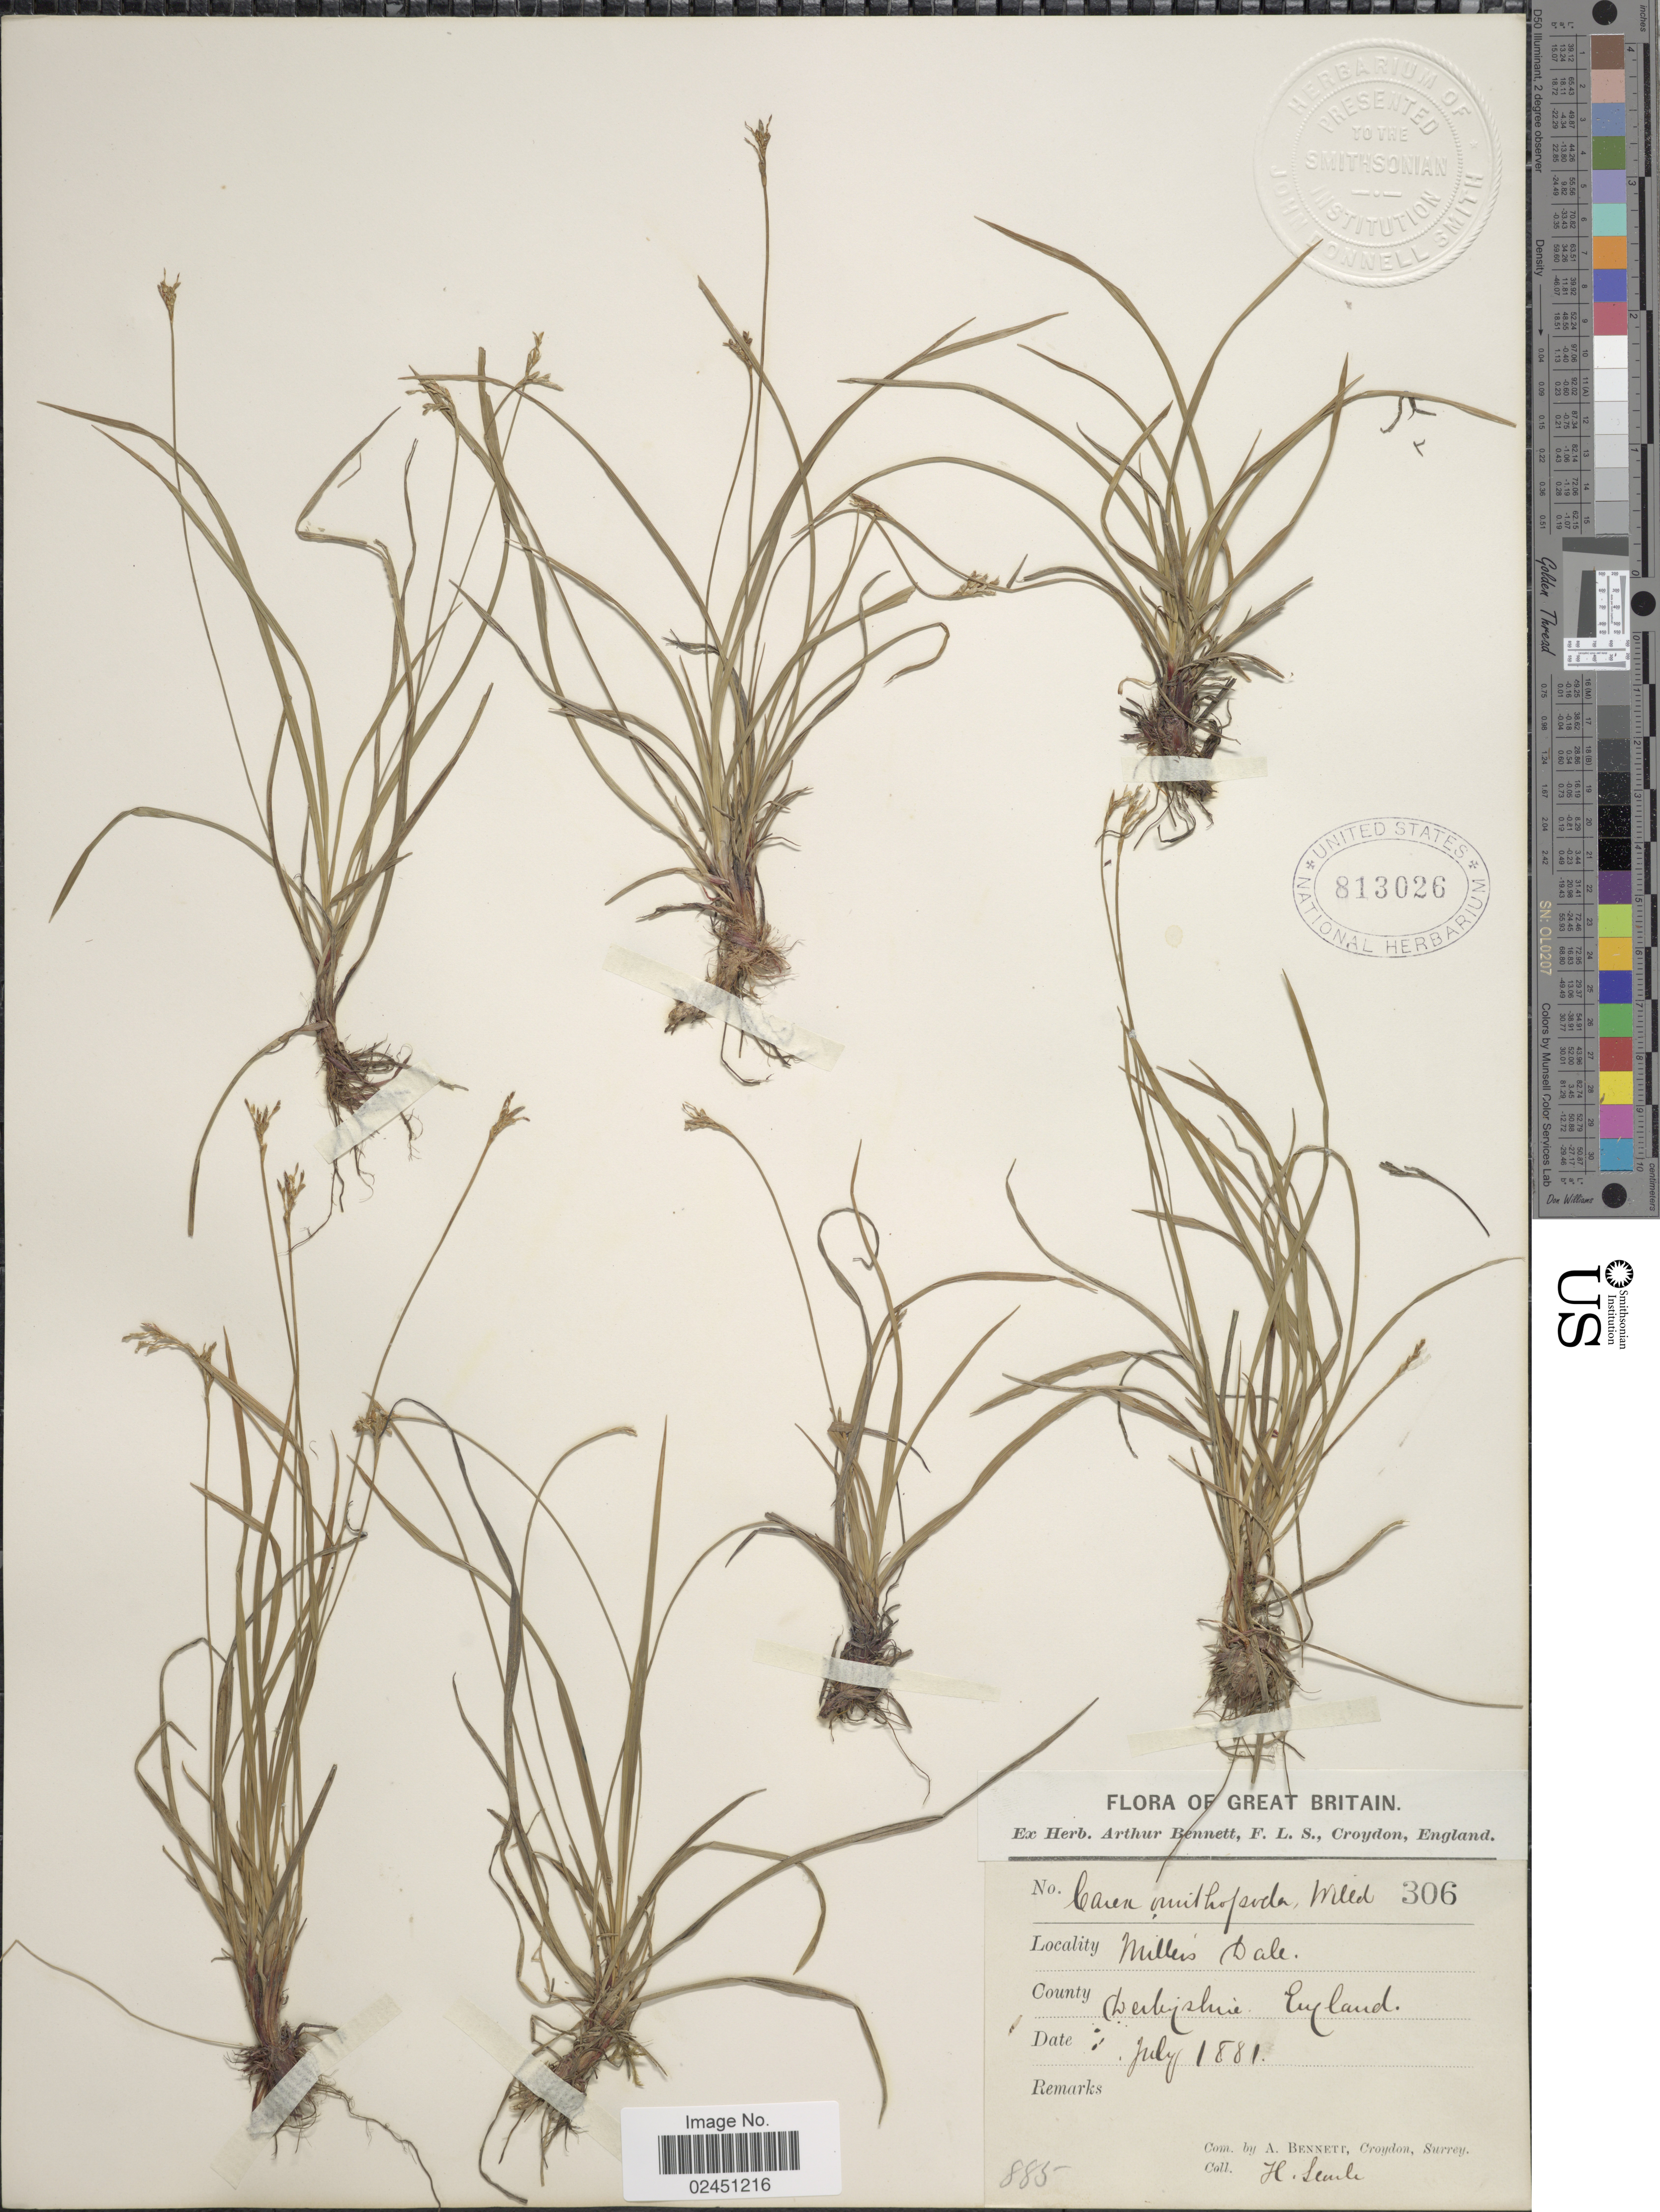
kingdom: Plantae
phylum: Tracheophyta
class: Liliopsida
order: Poales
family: Cyperaceae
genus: Carex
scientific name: Carex ornithopoda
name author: Willd.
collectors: H. Searle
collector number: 885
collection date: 1881-07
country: United Kingdom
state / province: England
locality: Great Britain. Millers Dale, County Derbyshire, England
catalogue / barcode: US 813026